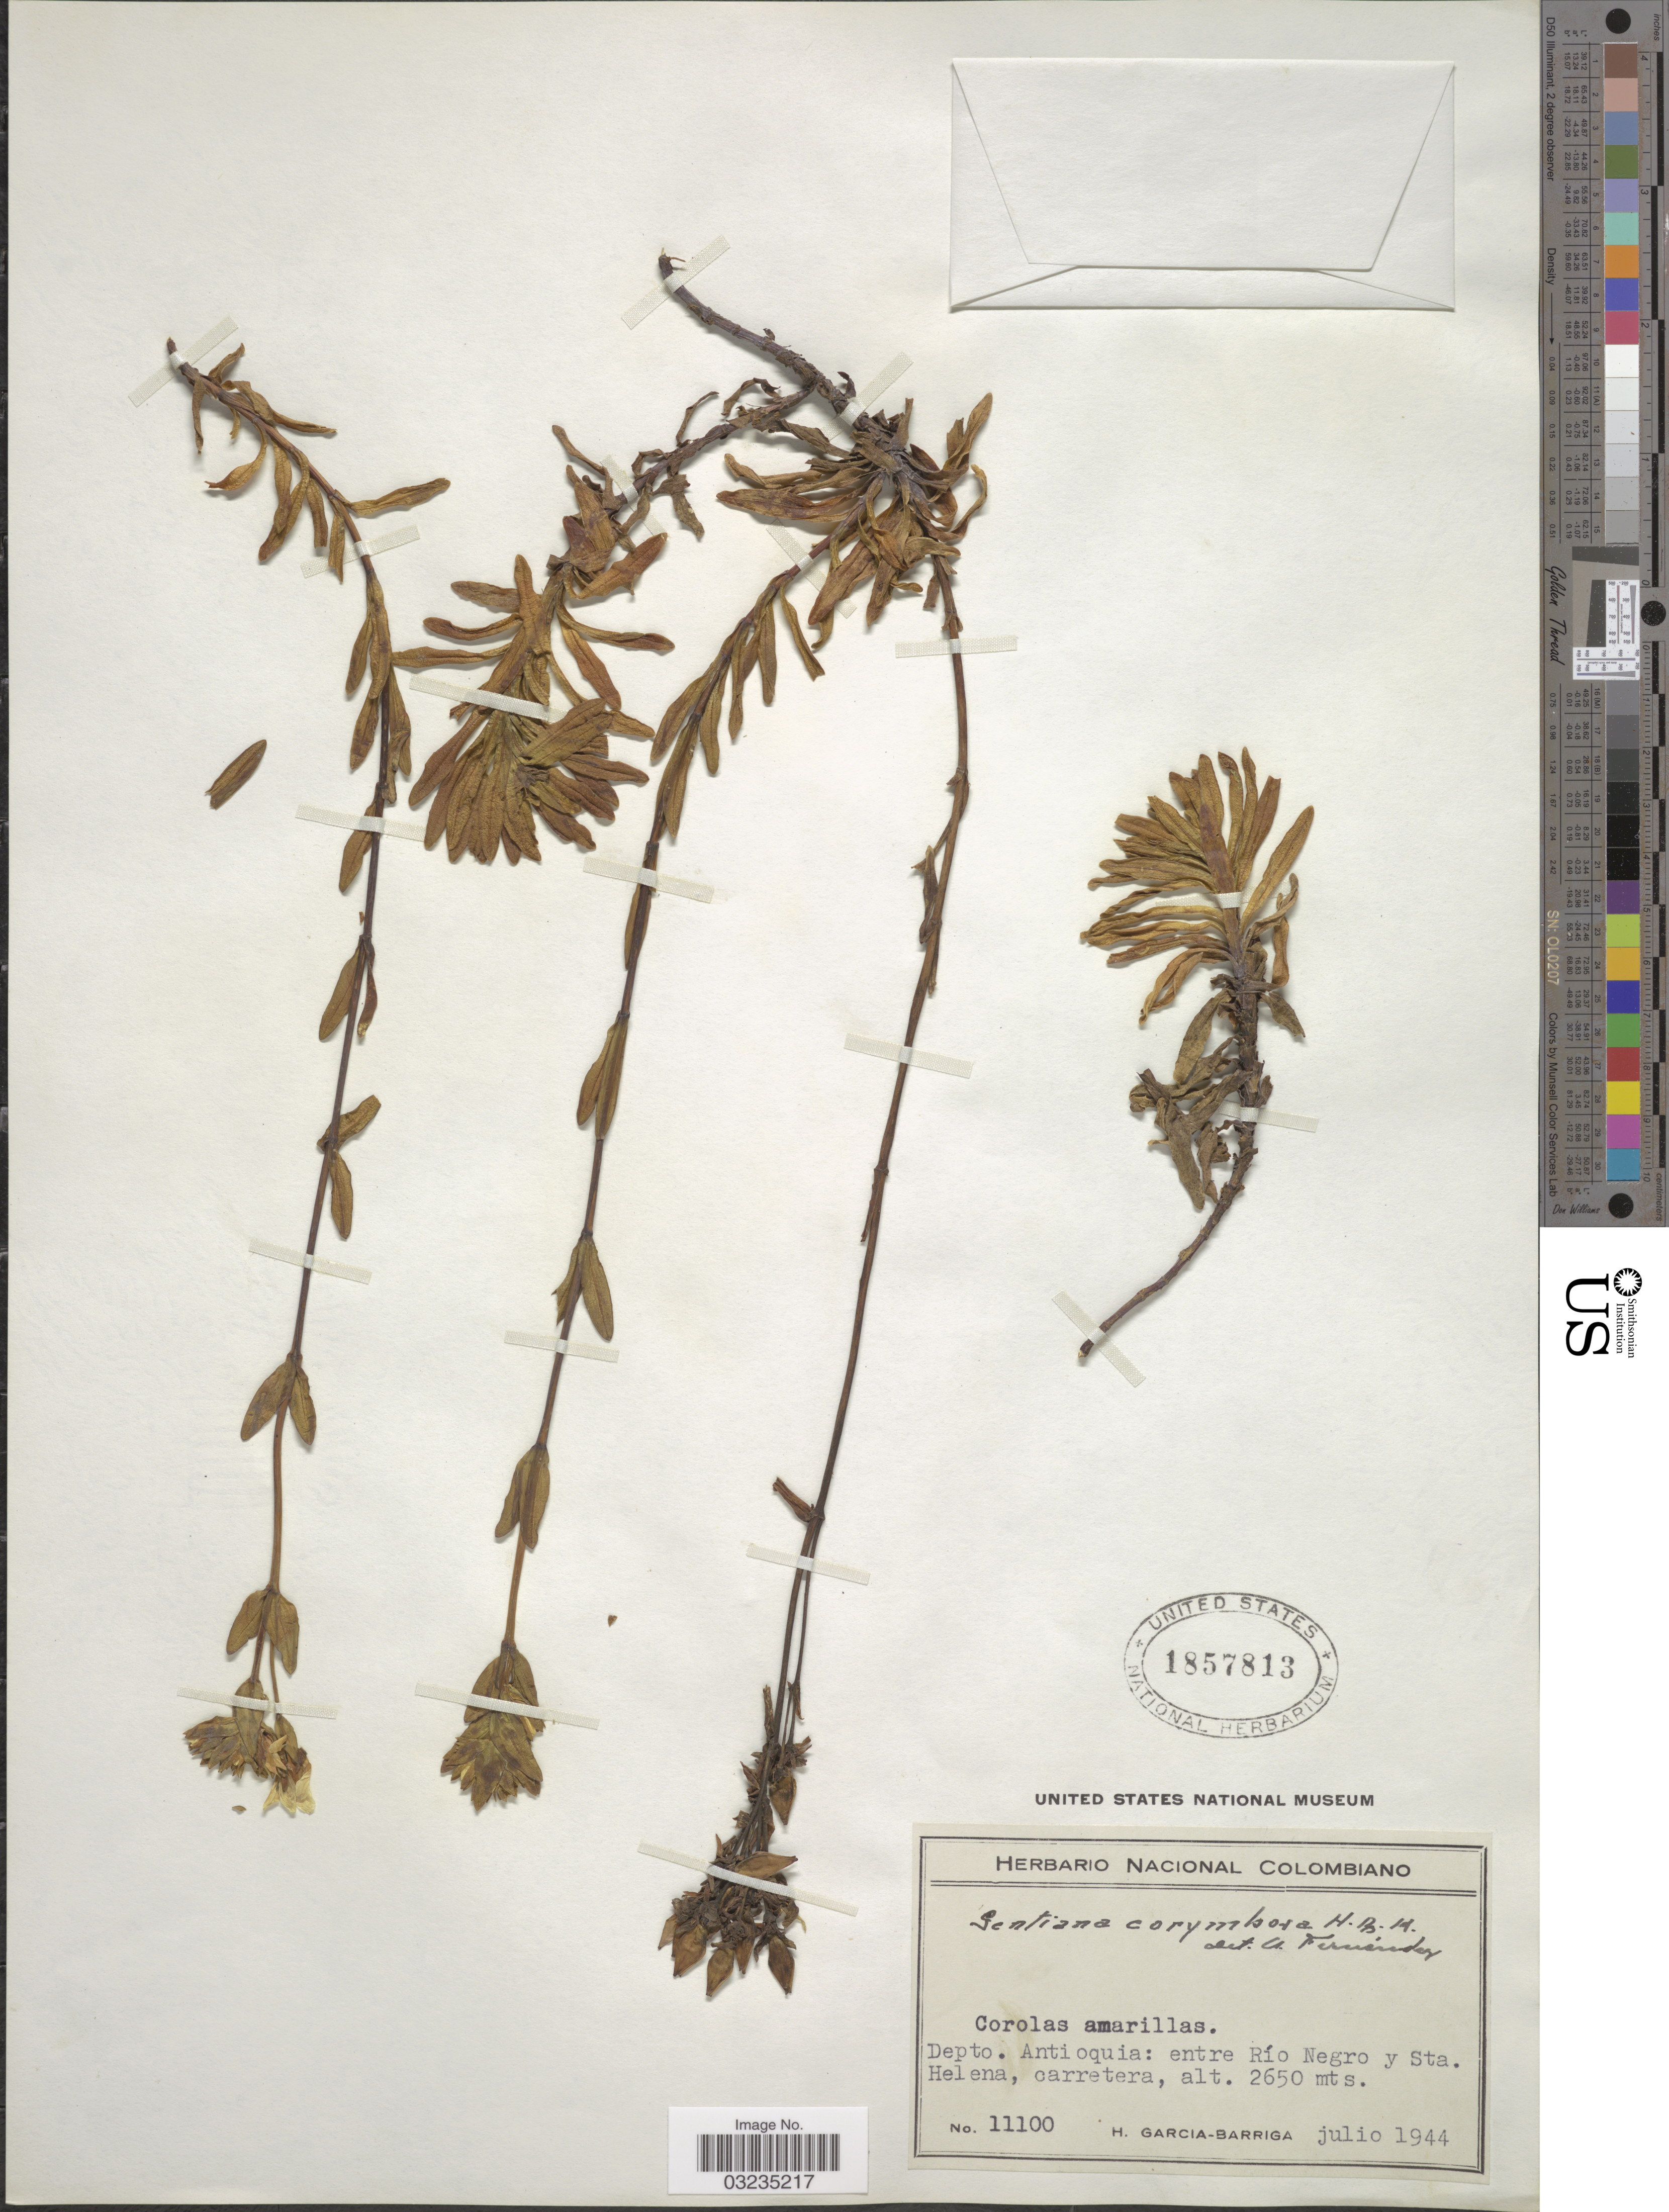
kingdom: Plantae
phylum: Tracheophyta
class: Magnoliopsida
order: Gentianales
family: Gentianaceae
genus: Gentiana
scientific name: Gentiana corymbosa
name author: Humb. et al.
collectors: H. García Barriga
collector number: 11100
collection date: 1944-07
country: Colombia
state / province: Antioquia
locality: Depto. Antioquia: entre Río Negro y Sta. Helena, carretera.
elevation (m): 2650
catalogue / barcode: US 1857813